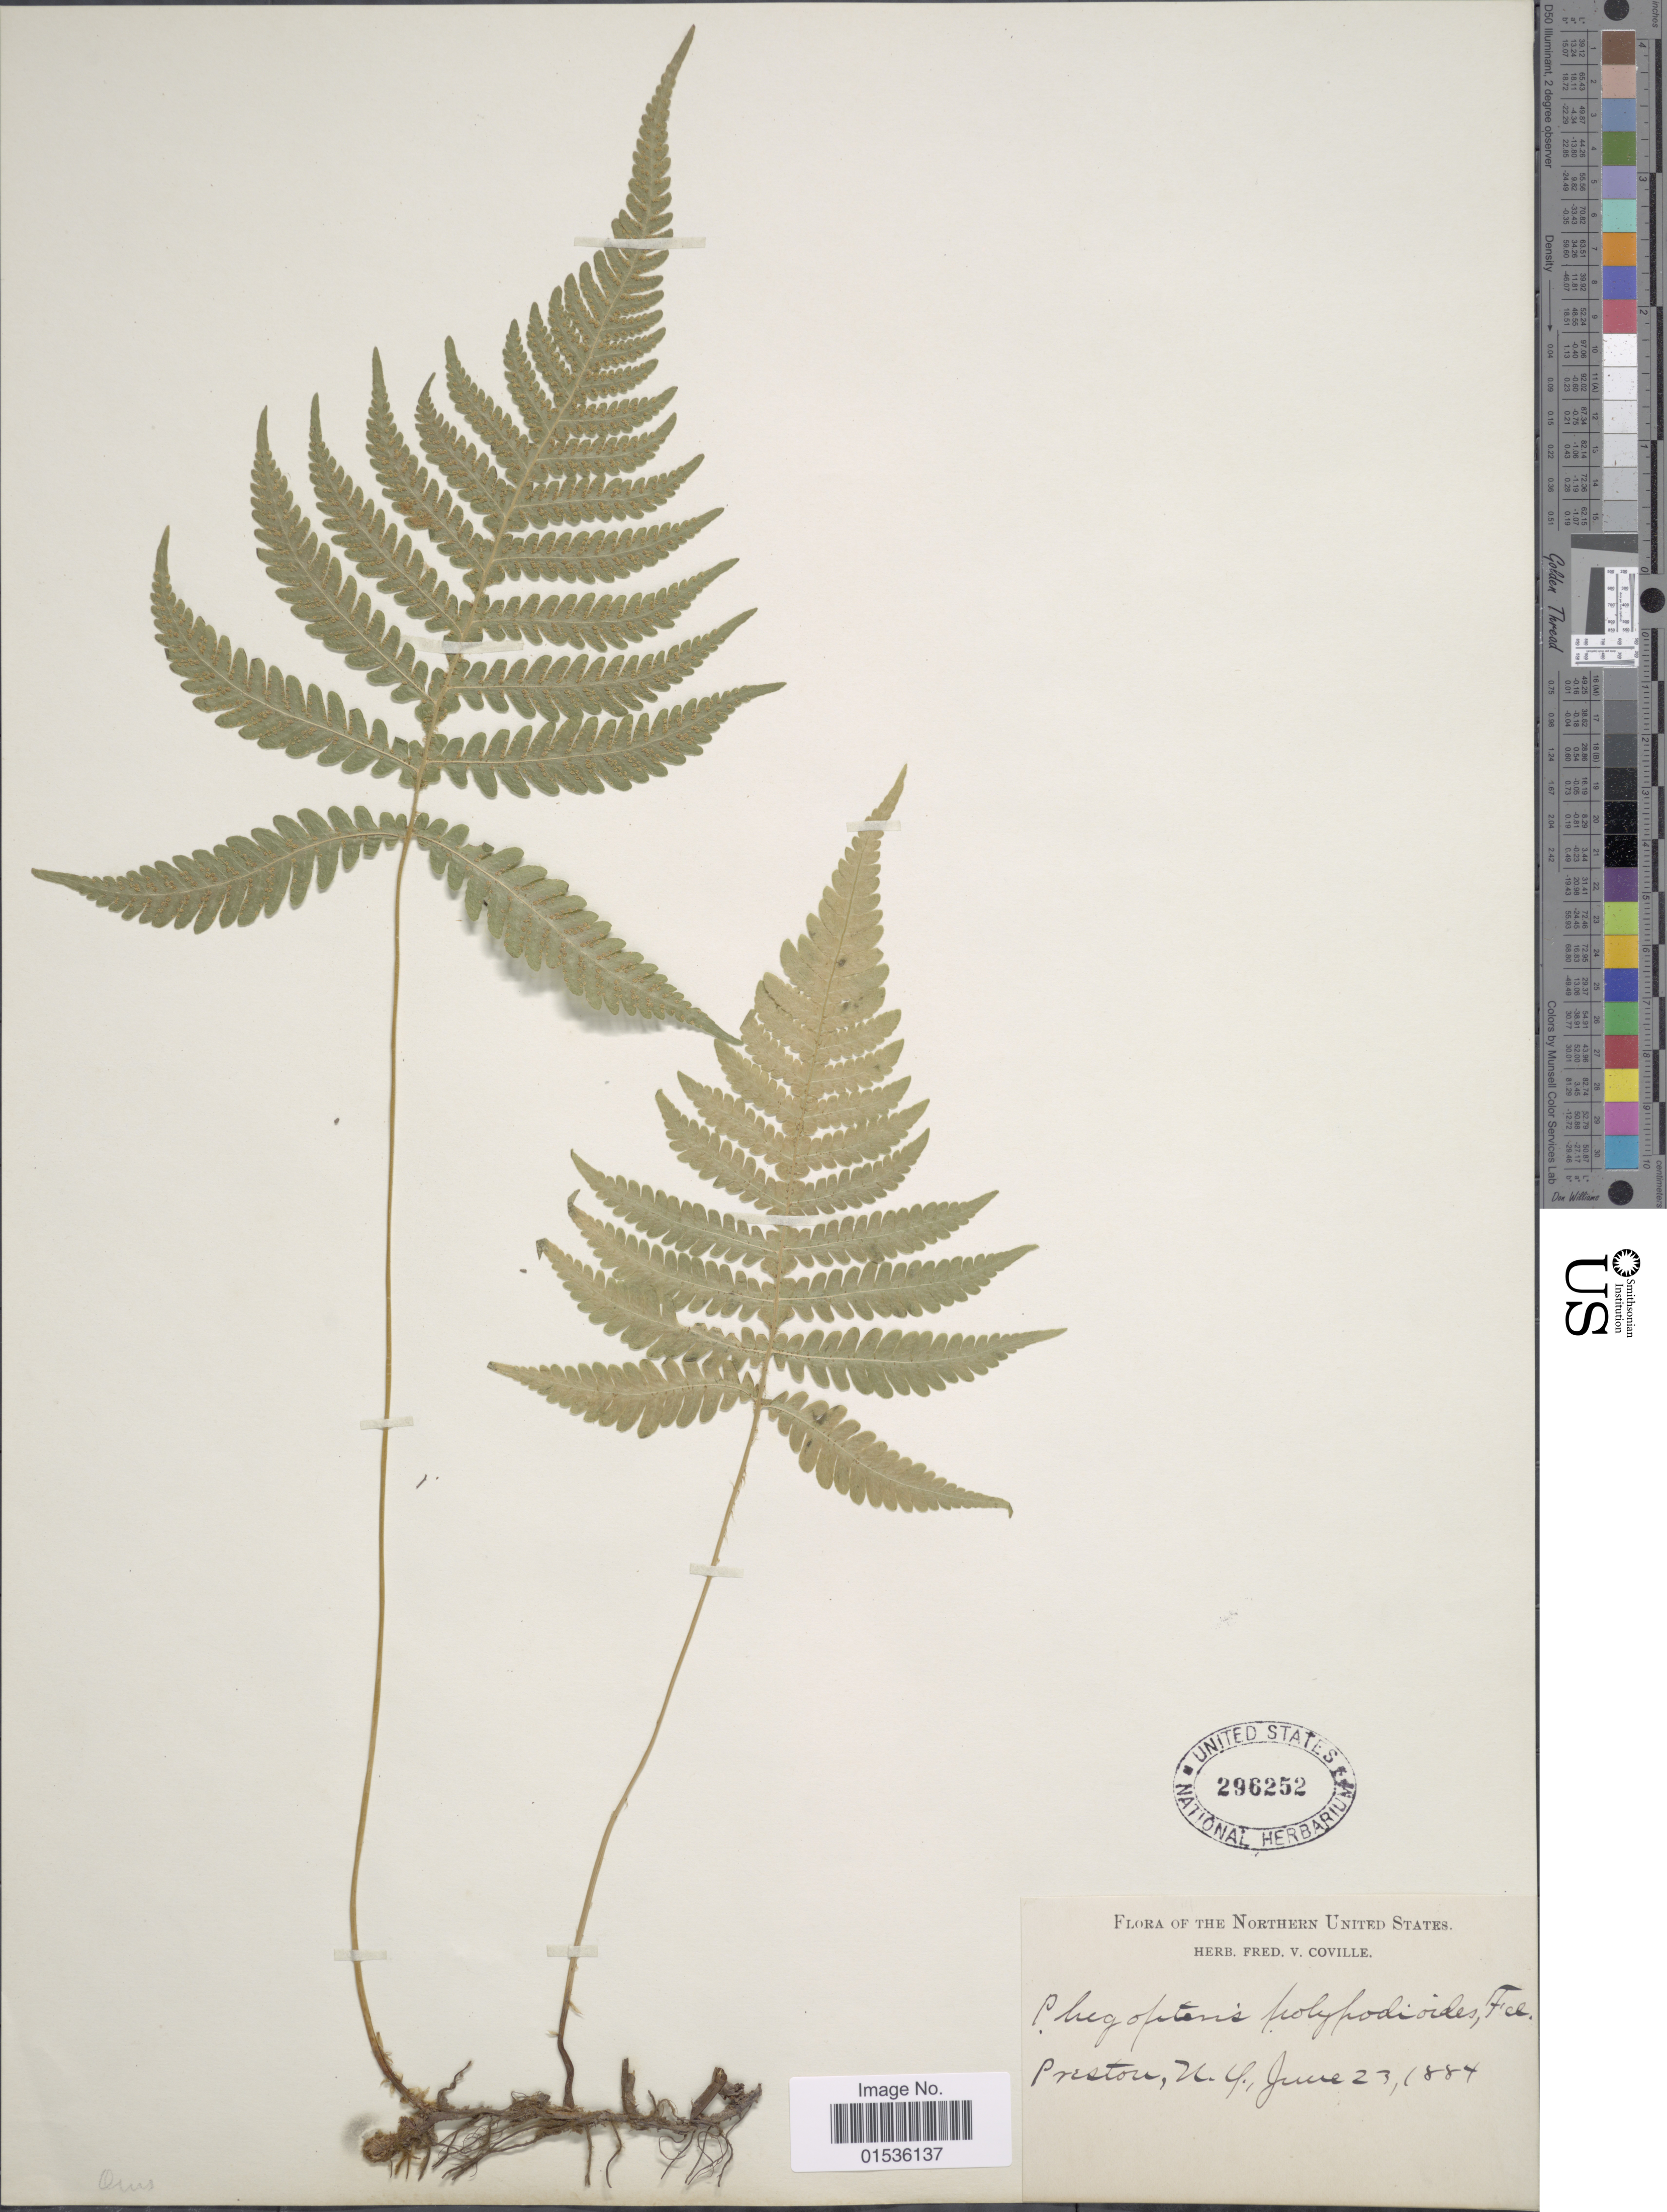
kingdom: Plantae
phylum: Tracheophyta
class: Polypodiopsida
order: Polypodiales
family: Thelypteridaceae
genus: Phegopteris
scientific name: Phegopteris connectilis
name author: (Michx.) Watt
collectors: ex herb. F. V. Coville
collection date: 1884-06-23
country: United States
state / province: New York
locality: Northern United States, Preston, N. Y.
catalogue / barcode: US 296252